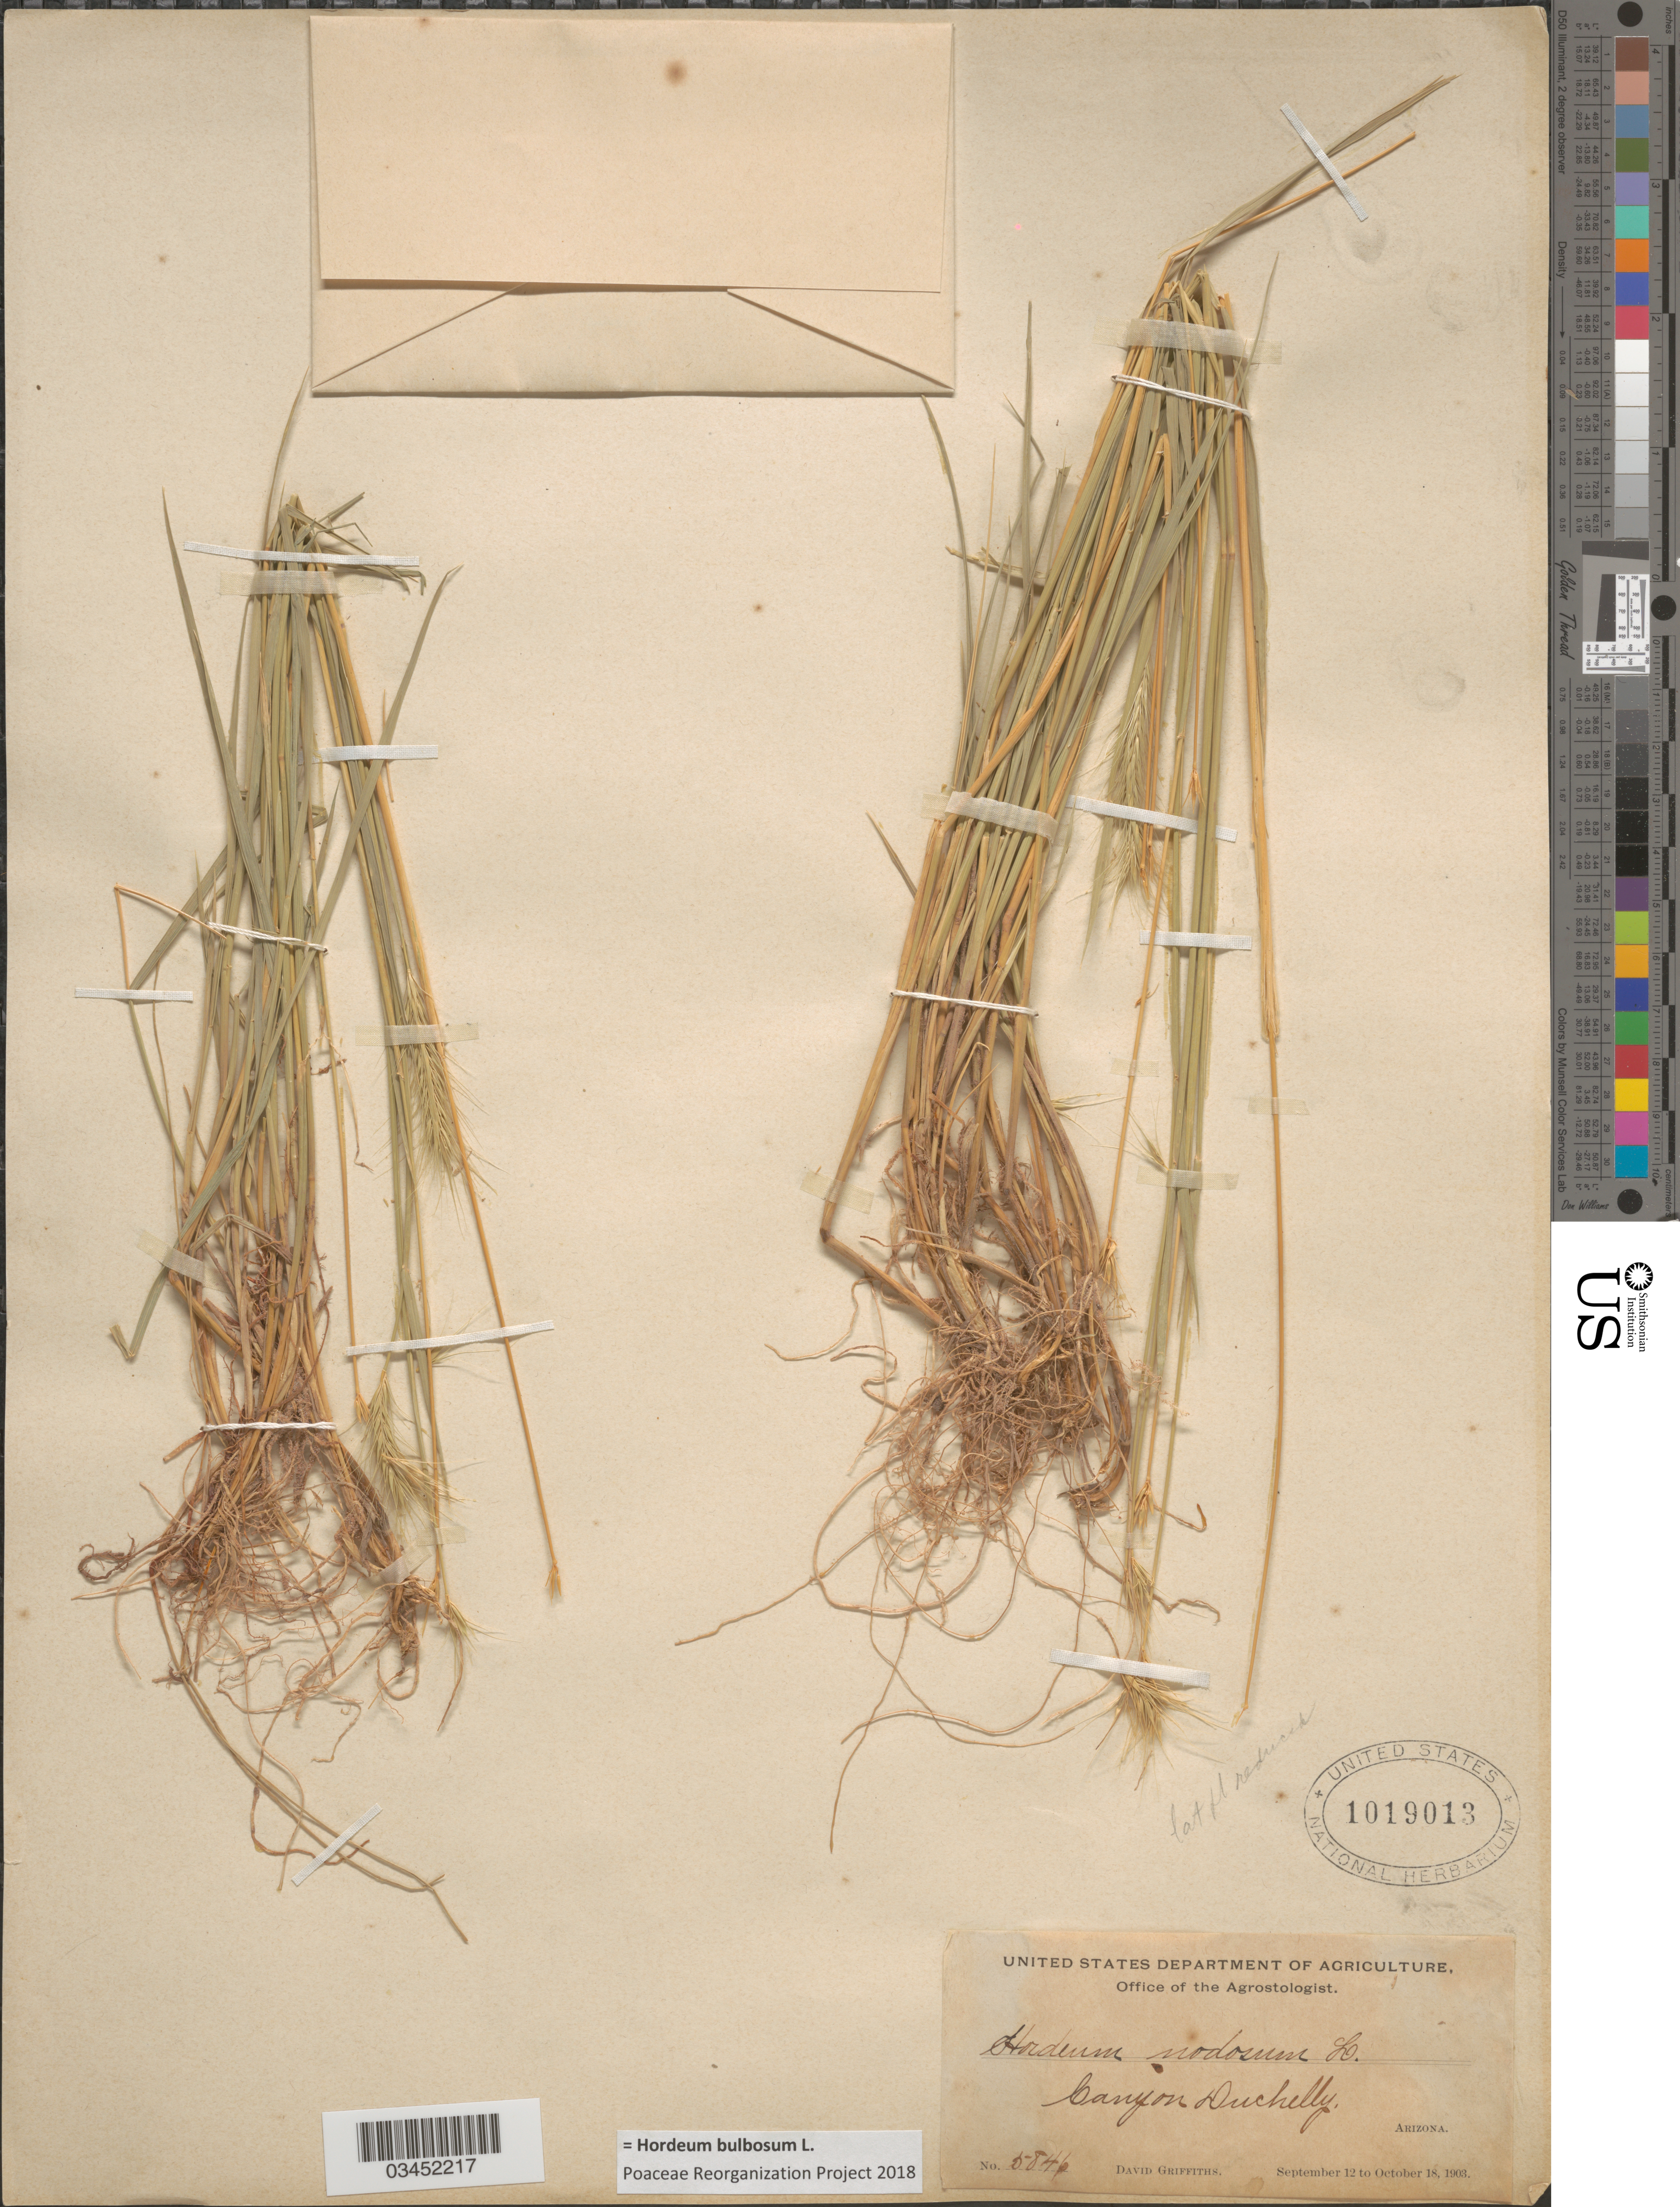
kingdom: Plantae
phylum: Tracheophyta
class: Liliopsida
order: Poales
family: Poaceae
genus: Hordeum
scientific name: Hordeum bulbosum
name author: L.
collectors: D. Griffiths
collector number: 5846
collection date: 1903-09-12/1903-10-18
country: United States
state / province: Arizona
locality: Canyon Duchelley.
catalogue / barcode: US 1019013